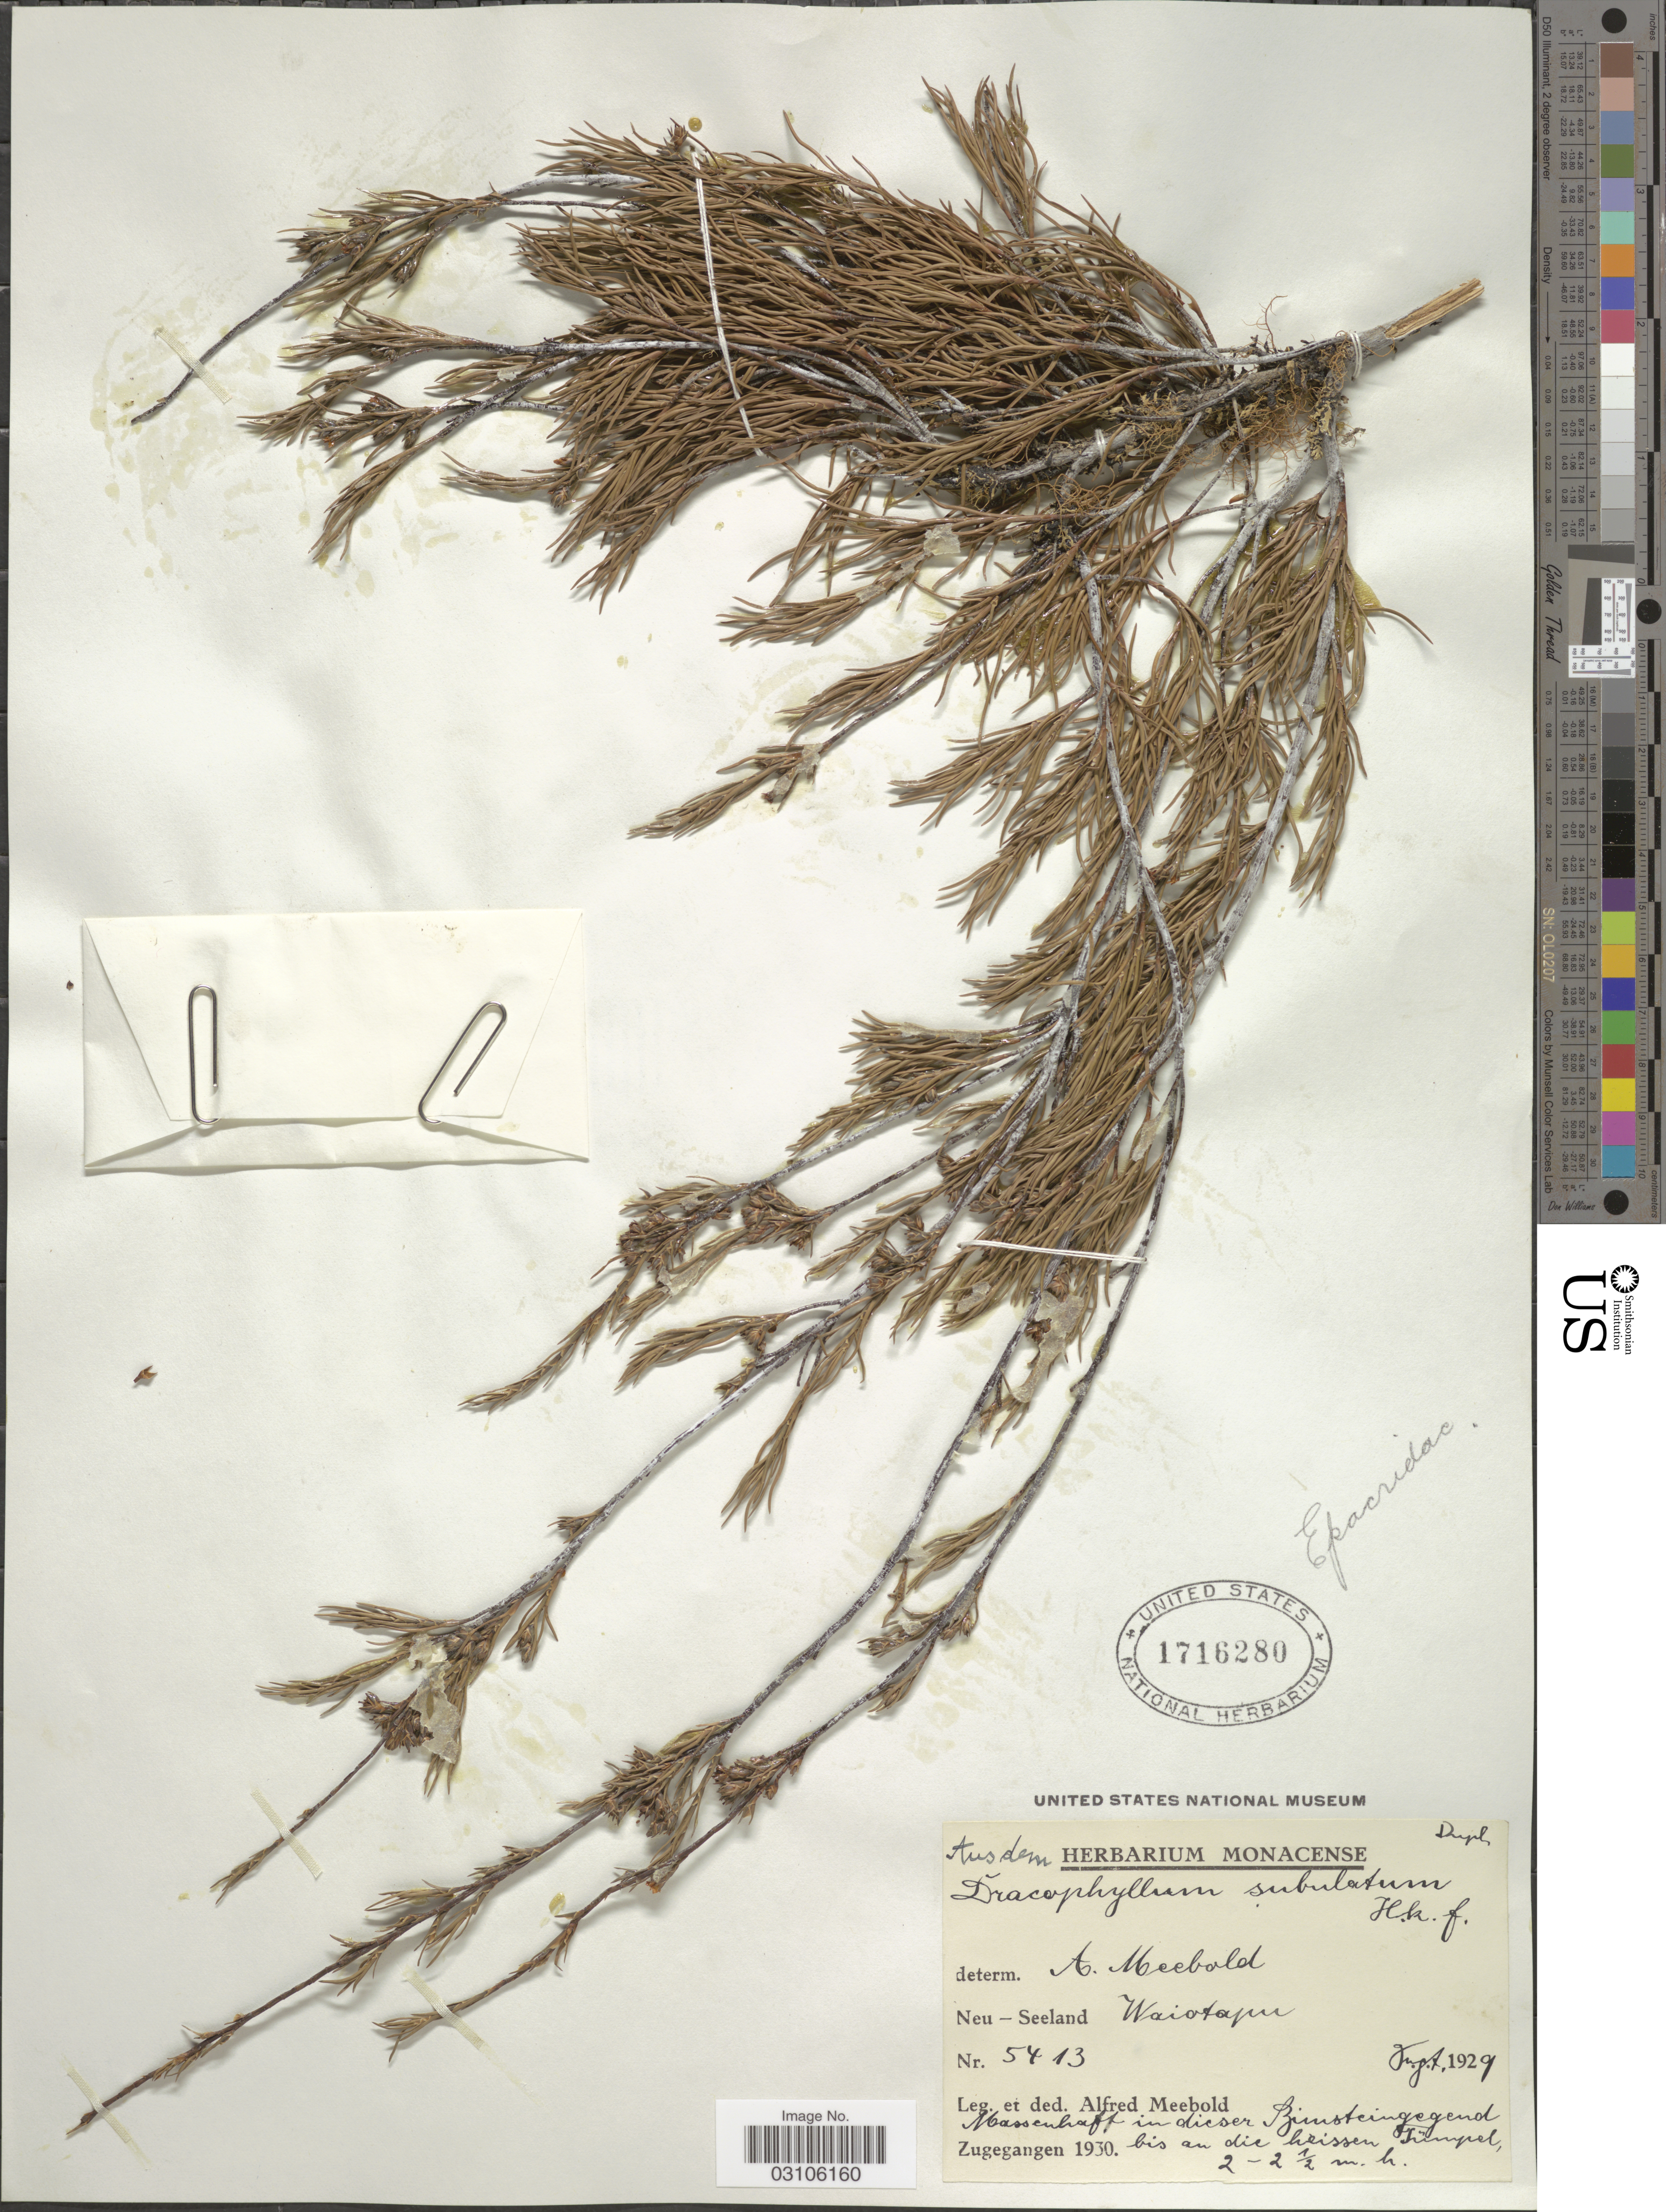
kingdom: Plantae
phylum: Tracheophyta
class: Magnoliopsida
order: Ericales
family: Ericaceae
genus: Dracophyllum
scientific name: Dracophyllum subulatum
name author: Hook. f.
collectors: A. Meebold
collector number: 5413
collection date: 1929-08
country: New Zealand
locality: Neu-Seeland. Waiotapu.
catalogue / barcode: US 1716280